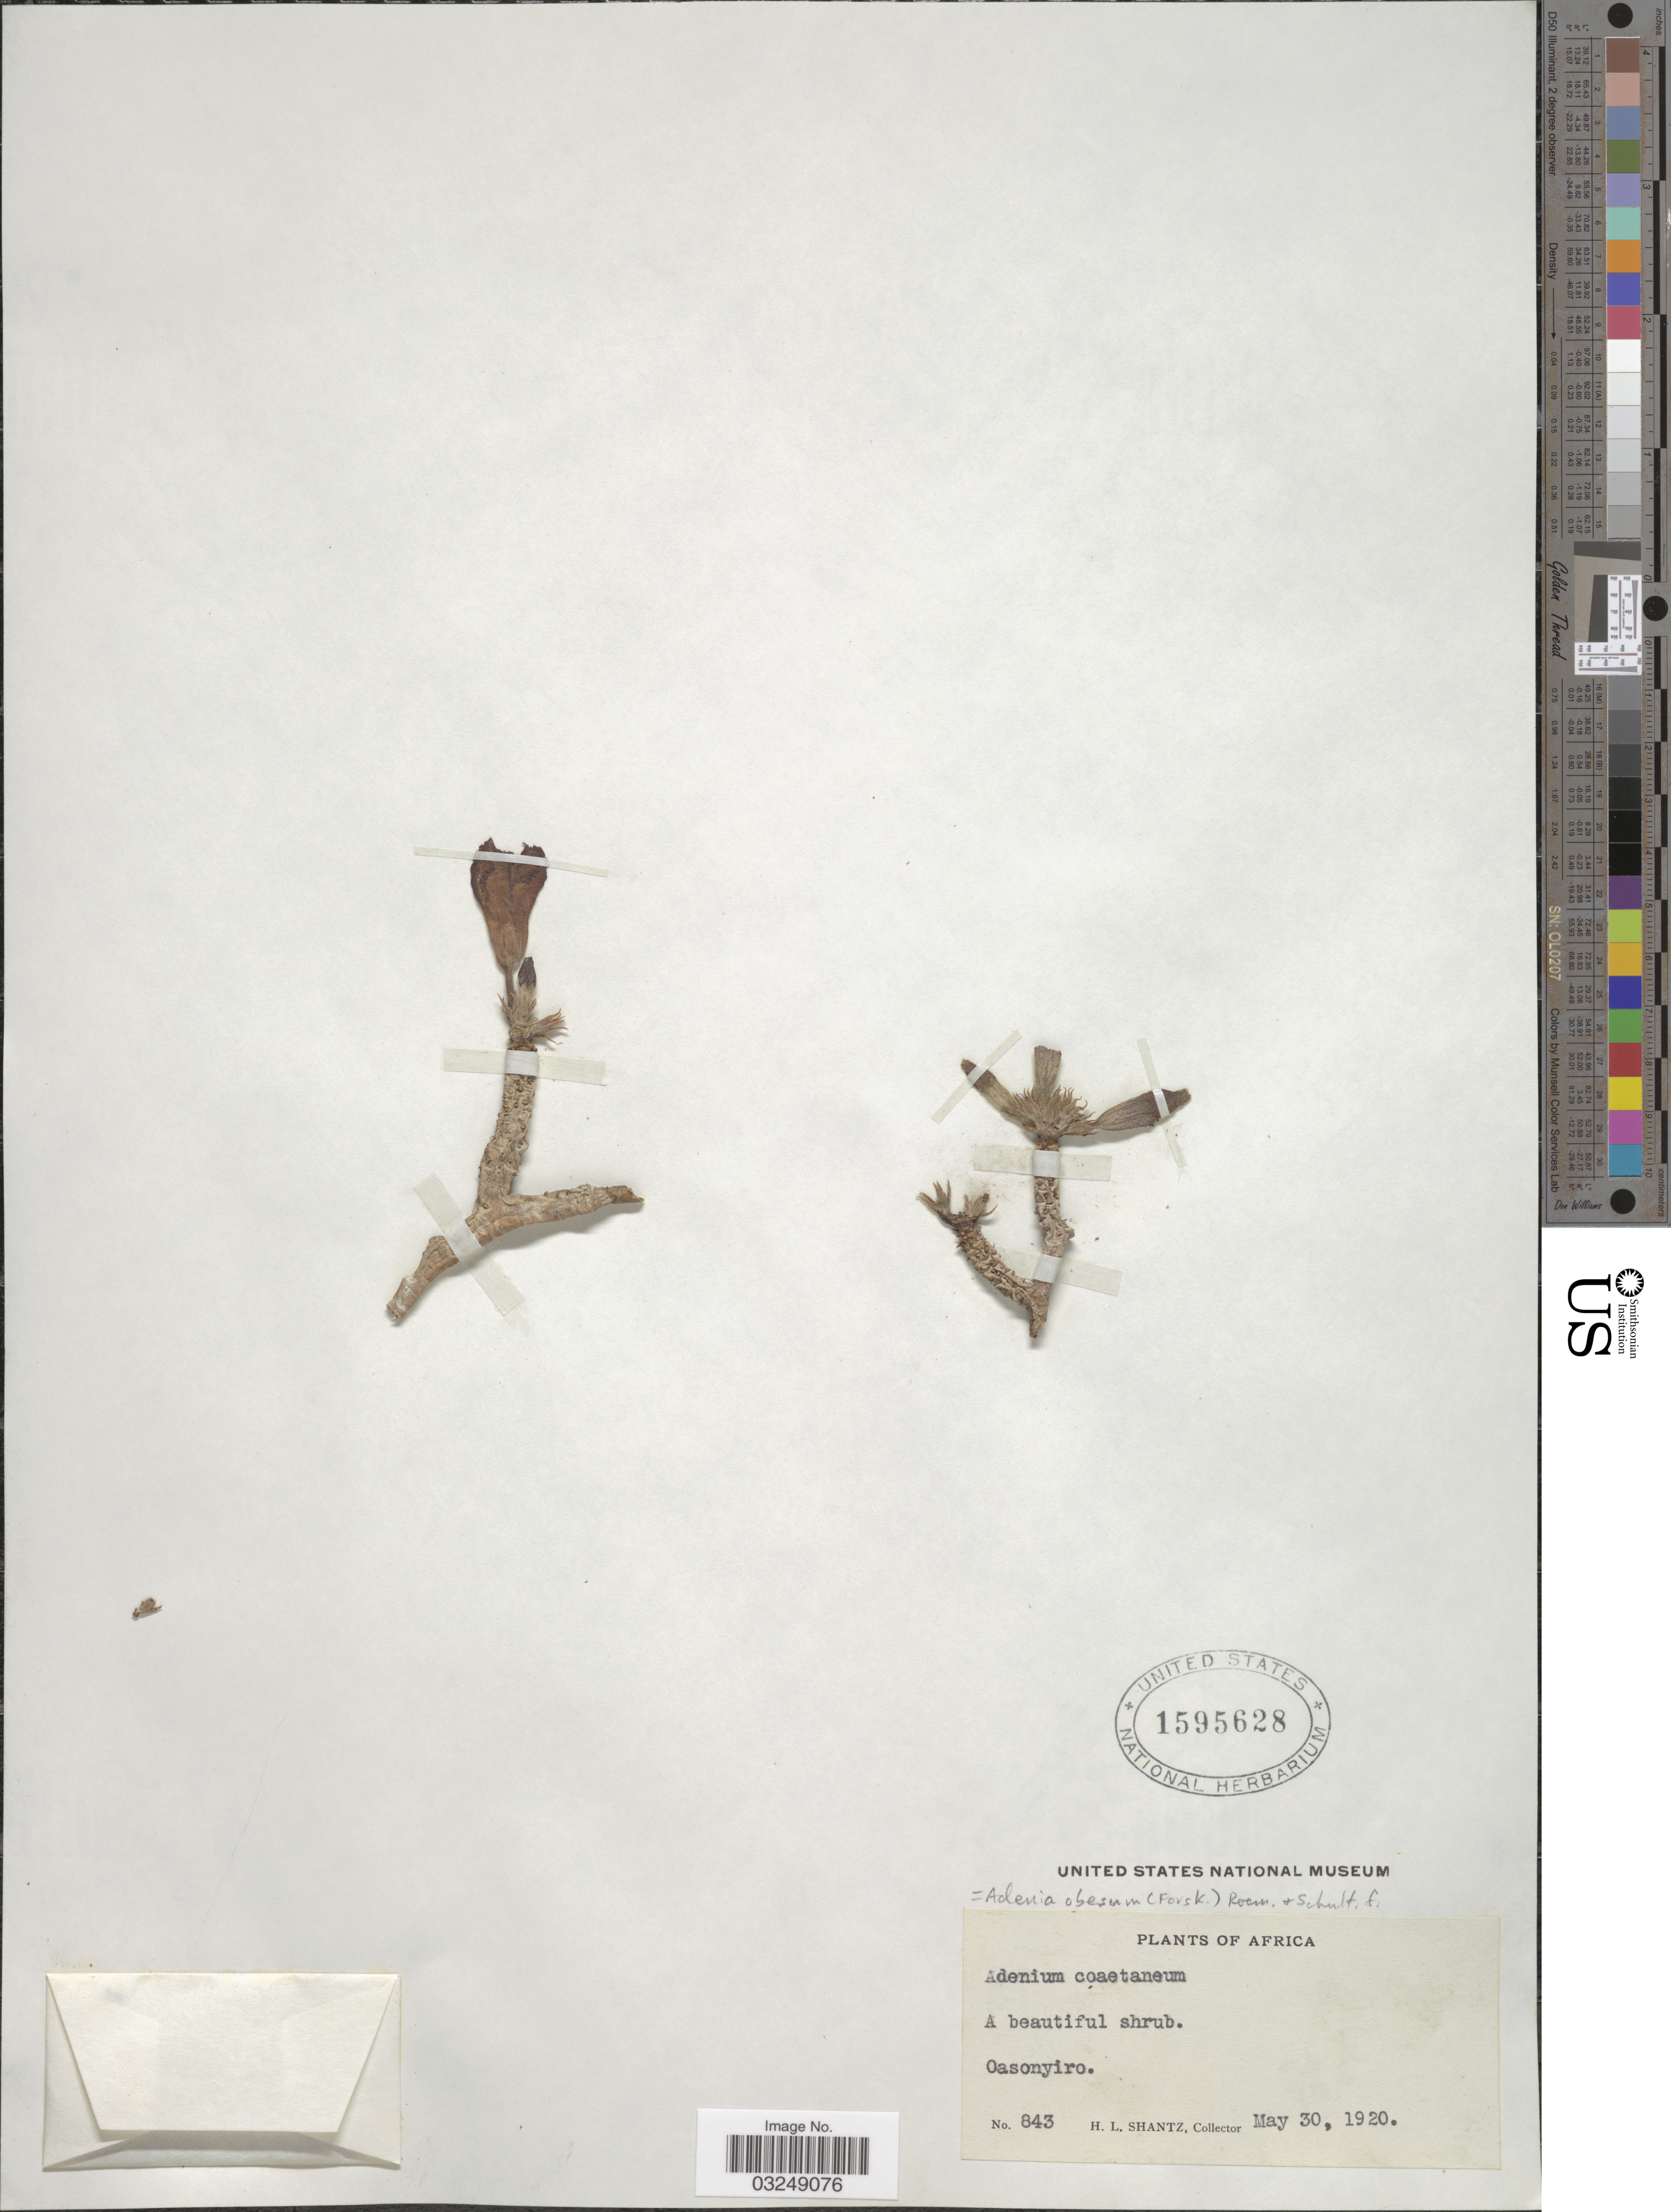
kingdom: Plantae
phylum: Tracheophyta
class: Magnoliopsida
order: Gentianales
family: Apocynaceae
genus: Adenium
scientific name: Adenium obesum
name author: (Forssk.) Roem. & Schult.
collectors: H. Shantz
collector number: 843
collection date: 1920-05-30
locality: Africa. Oasonyiro.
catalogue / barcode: US 1595628